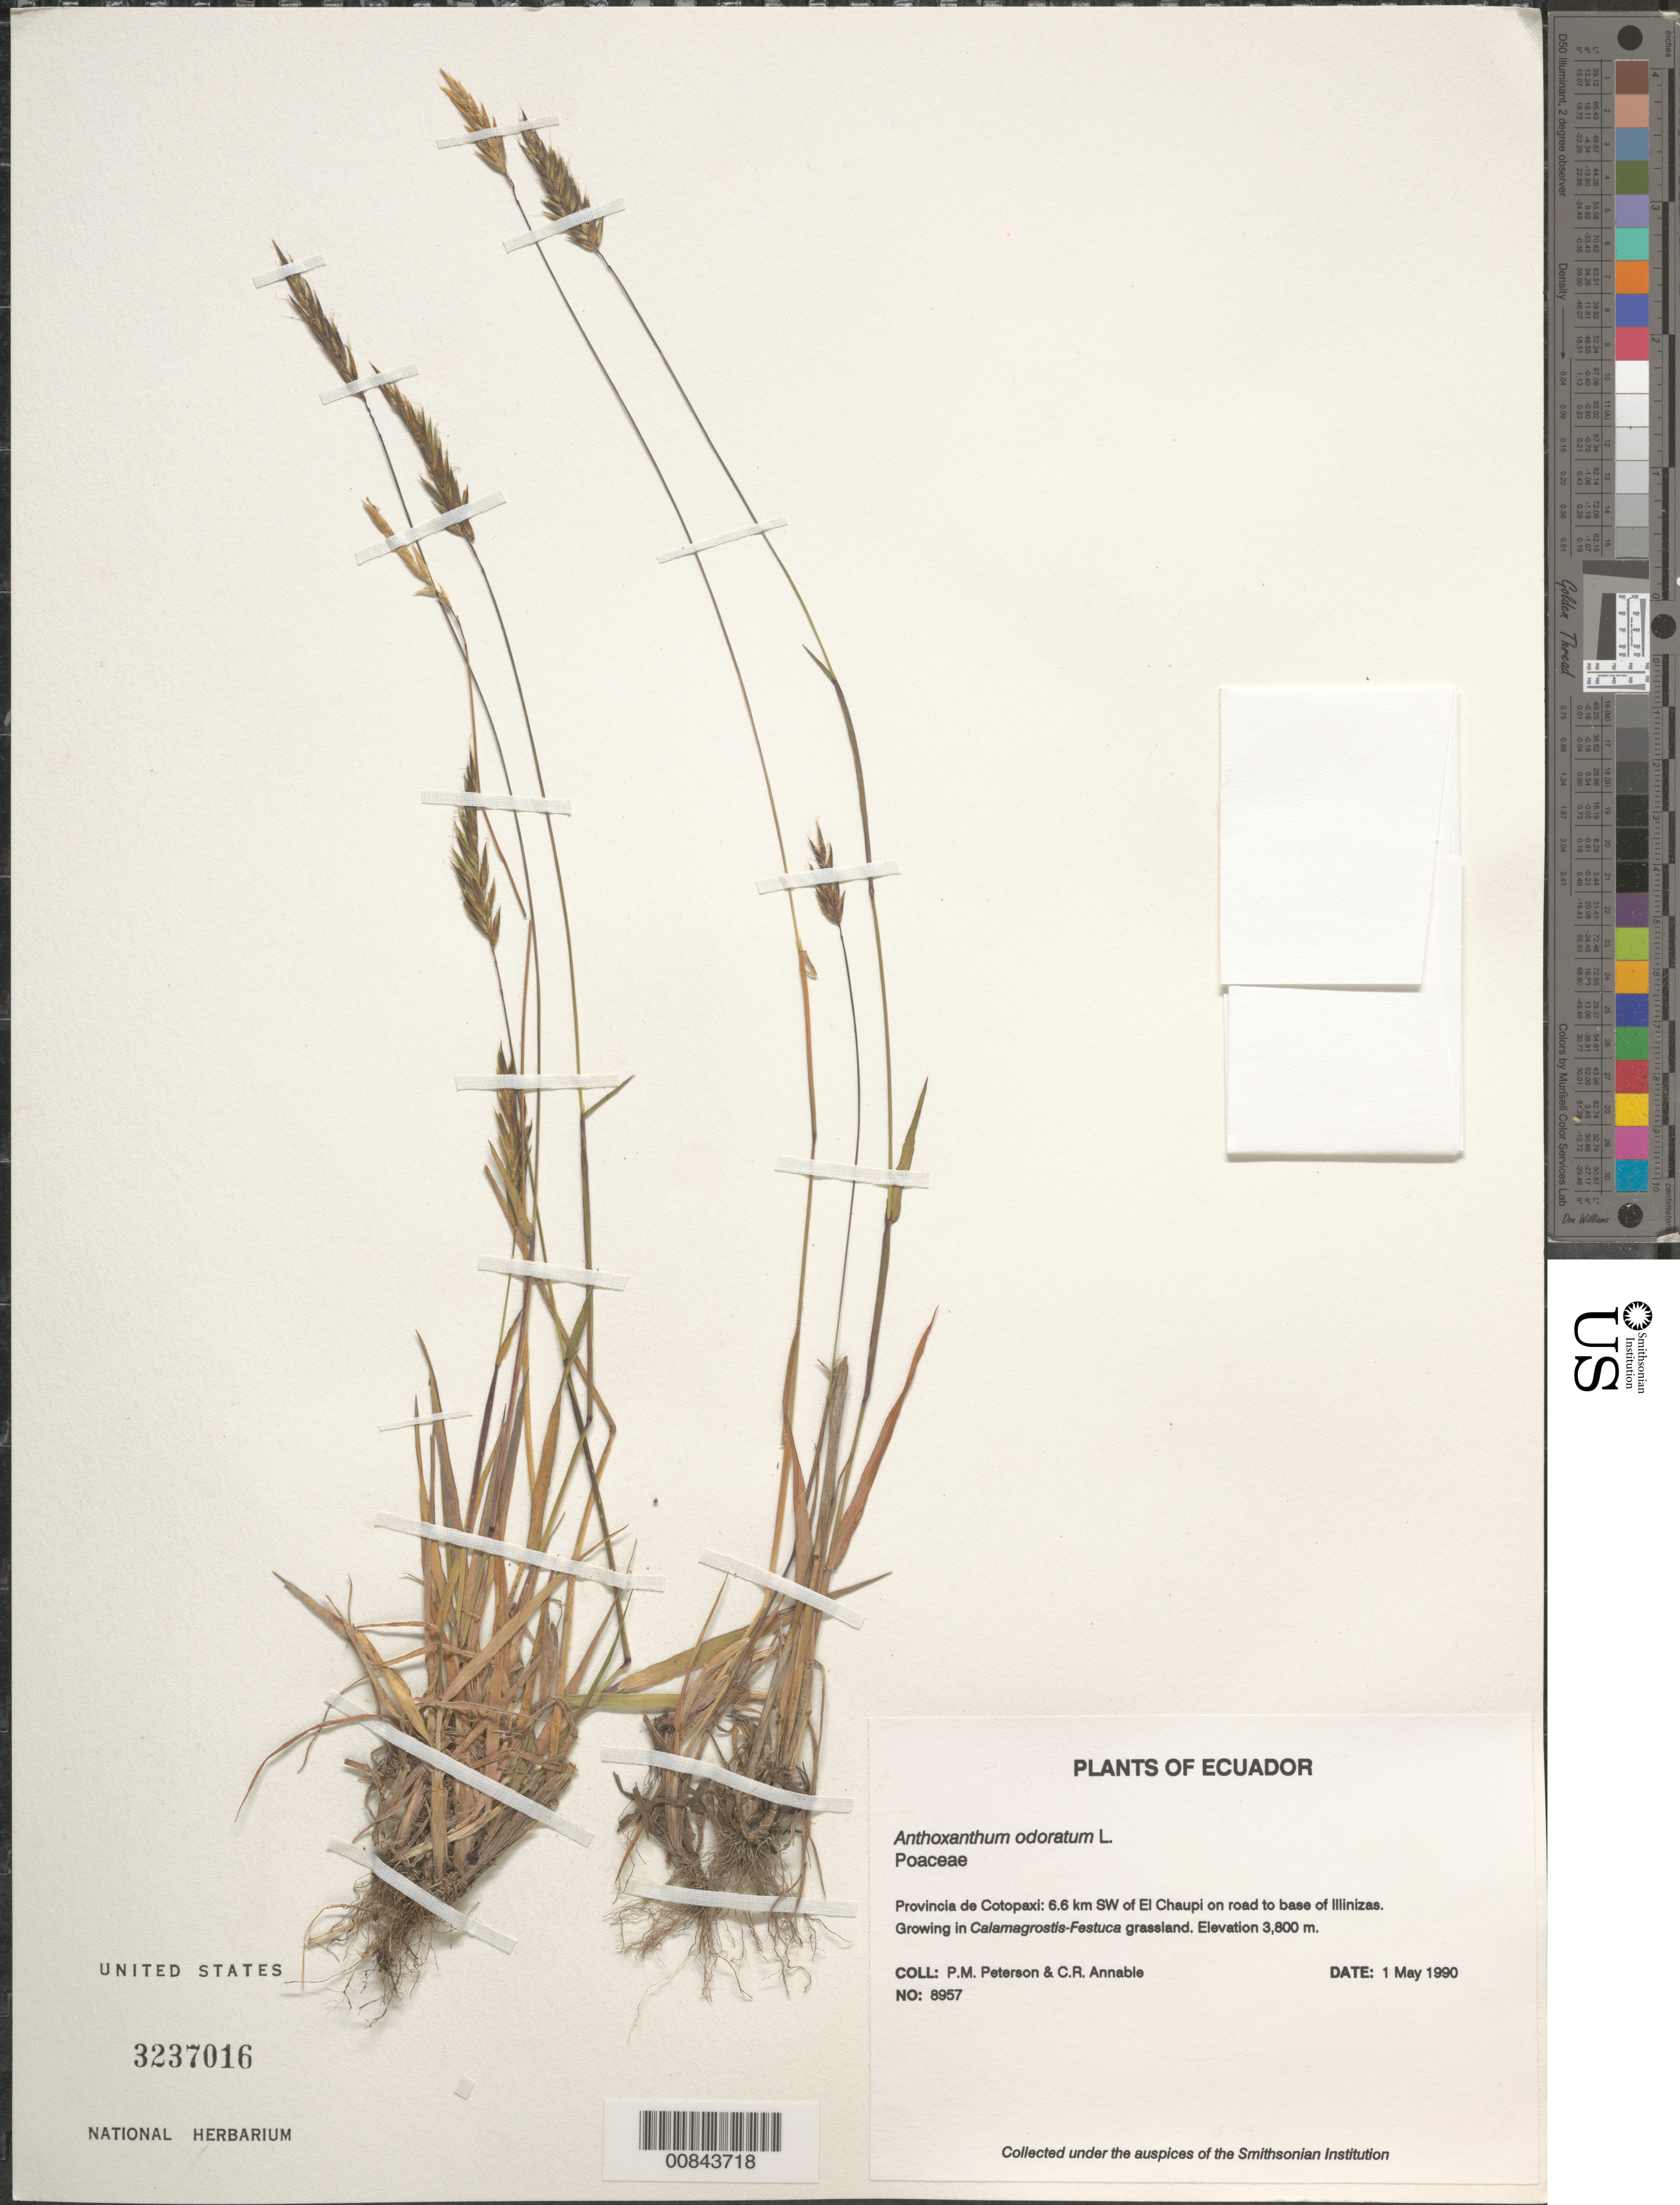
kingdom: Plantae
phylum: Tracheophyta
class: Liliopsida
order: Poales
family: Poaceae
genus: Anthoxanthum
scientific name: Anthoxanthum odoratum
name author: L.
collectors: P. M. Peterson & C. R. Annable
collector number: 08957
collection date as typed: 13 Apr 2004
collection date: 2004-04-13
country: Ecuador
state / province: Cotopaxi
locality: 6.6 km SW of El Chaupi on road to base of Illinizas.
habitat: Growing in Calamagrostis-Festuca grassland.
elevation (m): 3800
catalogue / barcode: US 3237016